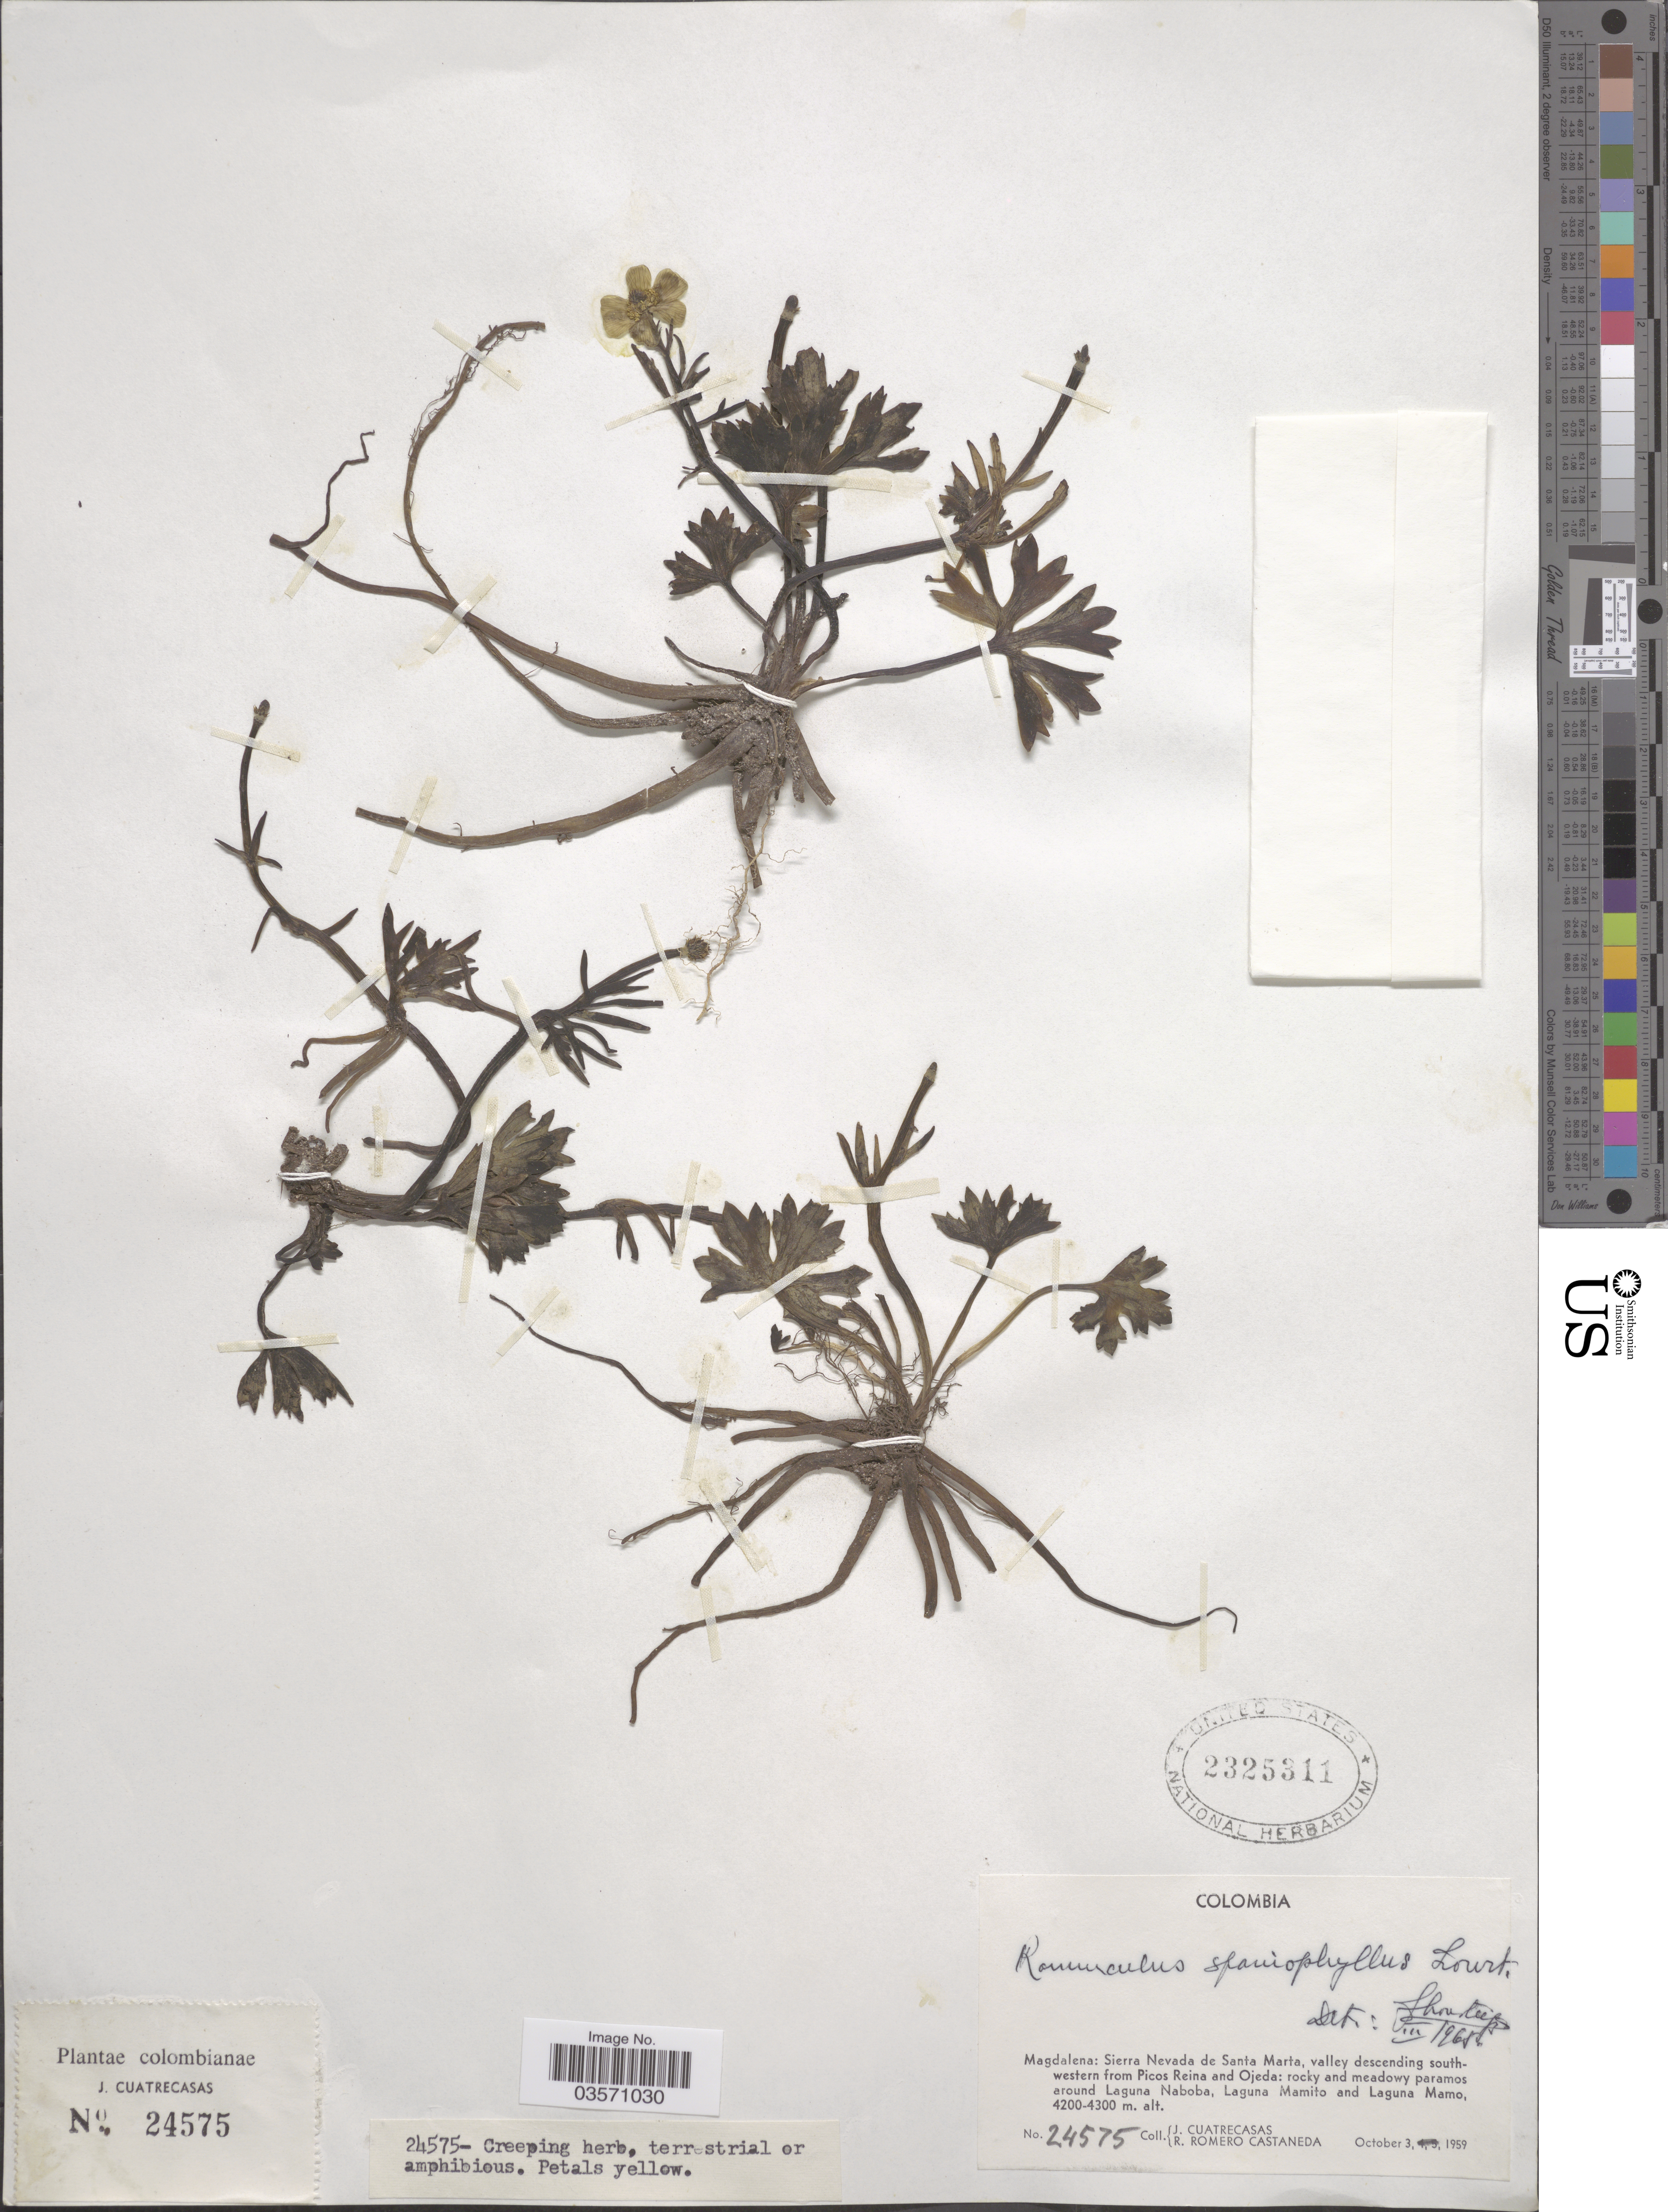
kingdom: Plantae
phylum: Tracheophyta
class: Magnoliopsida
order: Ranunculales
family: Ranunculaceae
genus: Ranunculus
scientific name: Ranunculus spaniophyllus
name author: Lourteig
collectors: J. Cuatrecasas & R. Romero Castañeda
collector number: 24575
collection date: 1959-10-03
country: Colombia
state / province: Magdalena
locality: Sierra Nevada de Santa Marta, valley descending southwestern from Picos Reina and Ojeda: rocky and meadowy paramos around Laguna Naboba, Laguna Mamito and Laguna Mamo.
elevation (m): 4200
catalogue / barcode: US 2325311